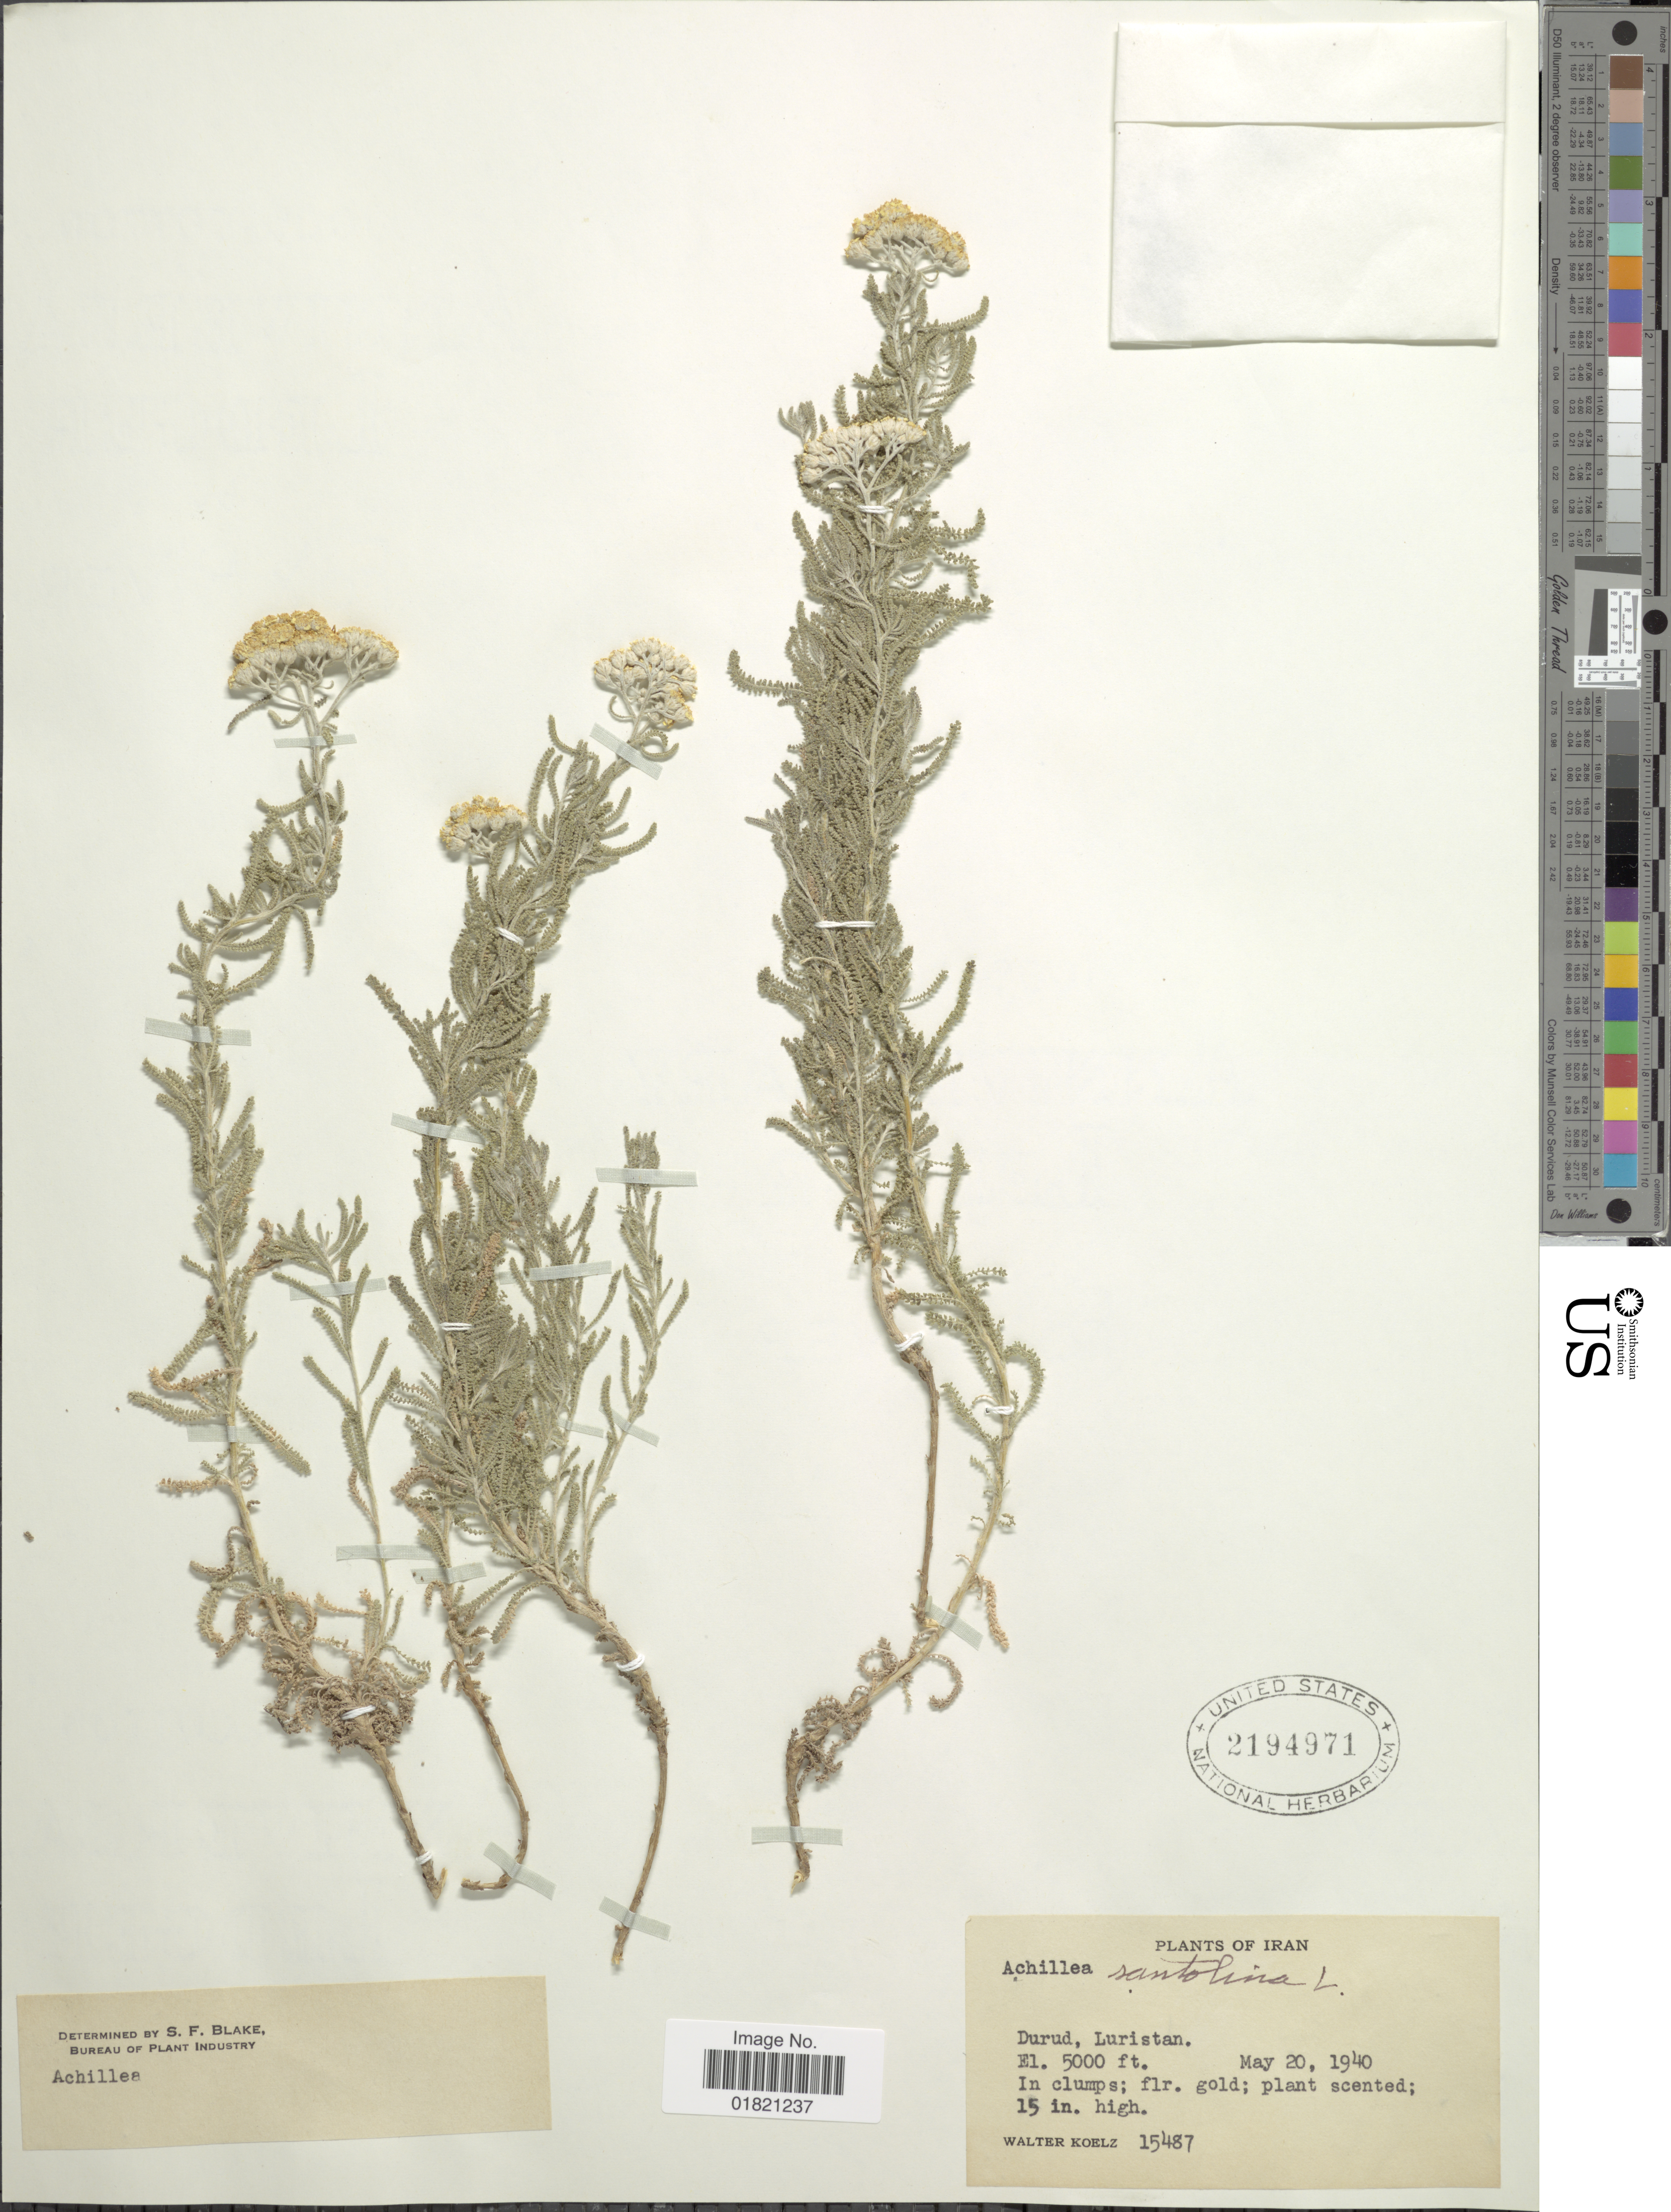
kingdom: Plantae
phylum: Tracheophyta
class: Magnoliopsida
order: Asterales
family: Asteraceae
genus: Achillea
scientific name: Achillea santolina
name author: L.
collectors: W. N. Koelz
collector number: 15487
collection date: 1940-05-20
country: Iran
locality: Durud, Luristan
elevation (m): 1524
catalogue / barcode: US 2194971